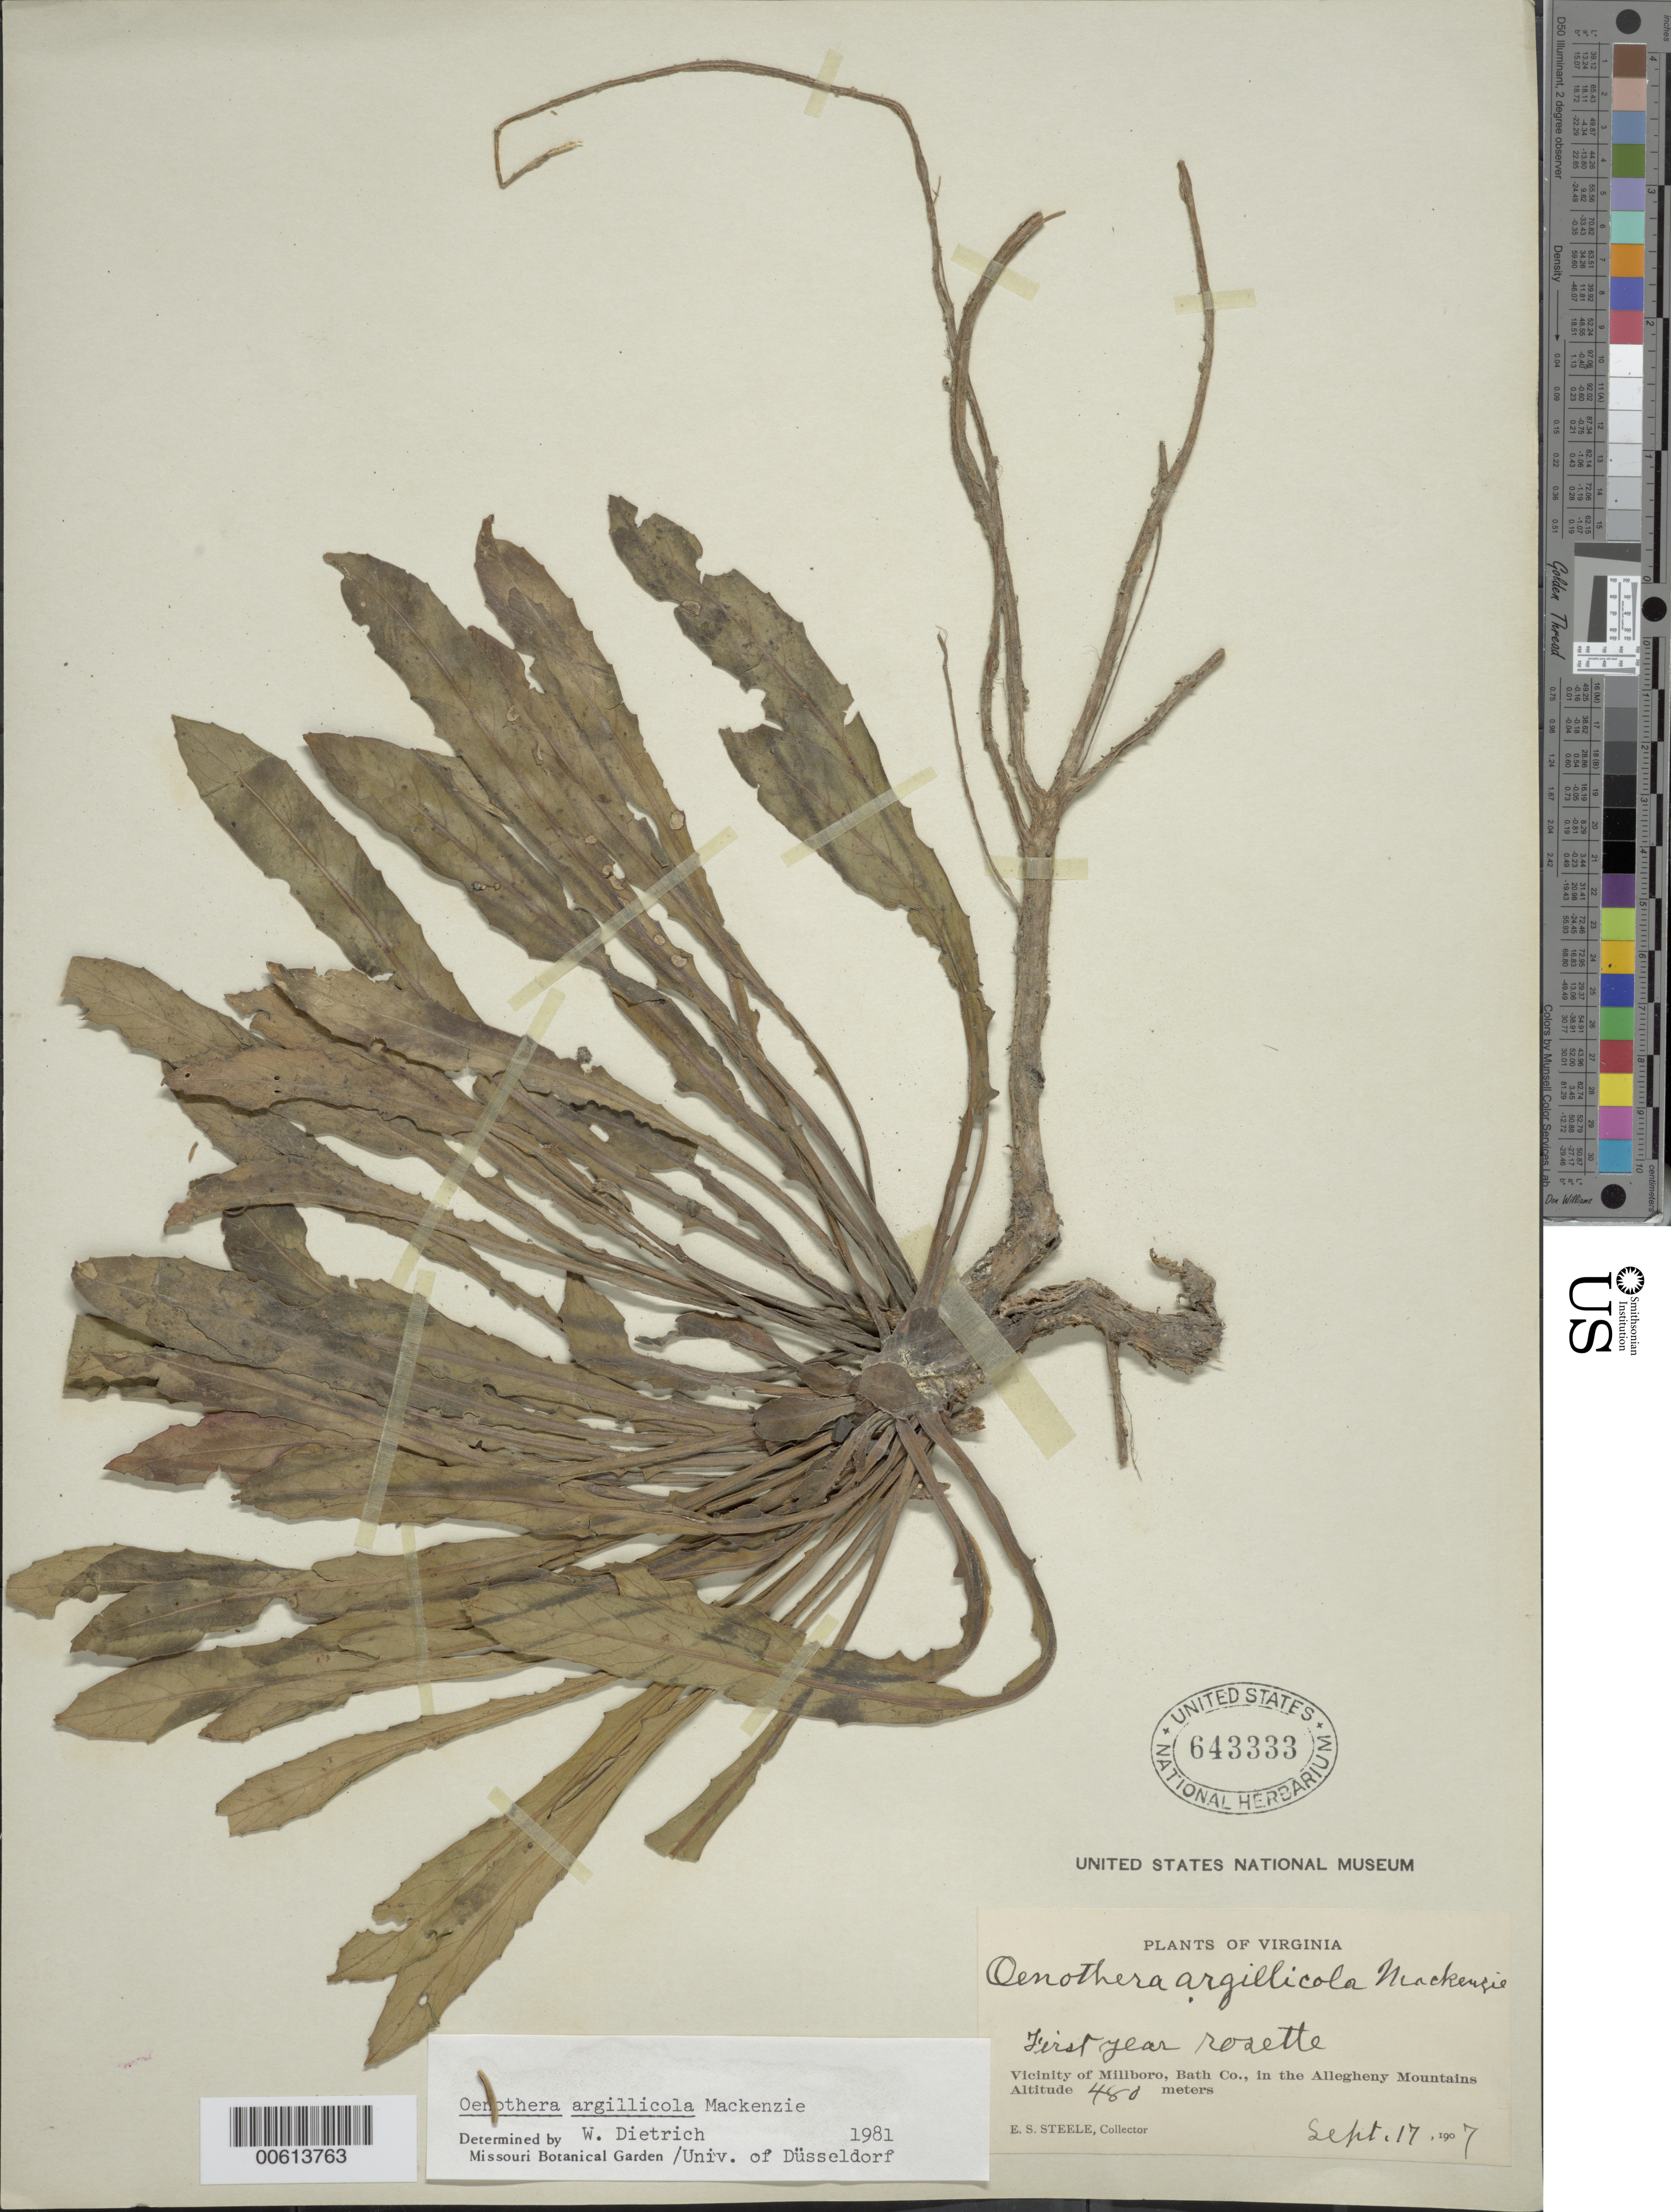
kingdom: Plantae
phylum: Tracheophyta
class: Magnoliopsida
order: Myrtales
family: Onagraceae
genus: Oenothera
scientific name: Oenothera argillicola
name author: Mackenz.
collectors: E. Steele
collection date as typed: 17 Sep 1907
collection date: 1907-09-17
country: United States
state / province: Virginia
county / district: Bath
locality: Millboro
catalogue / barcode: US 643333